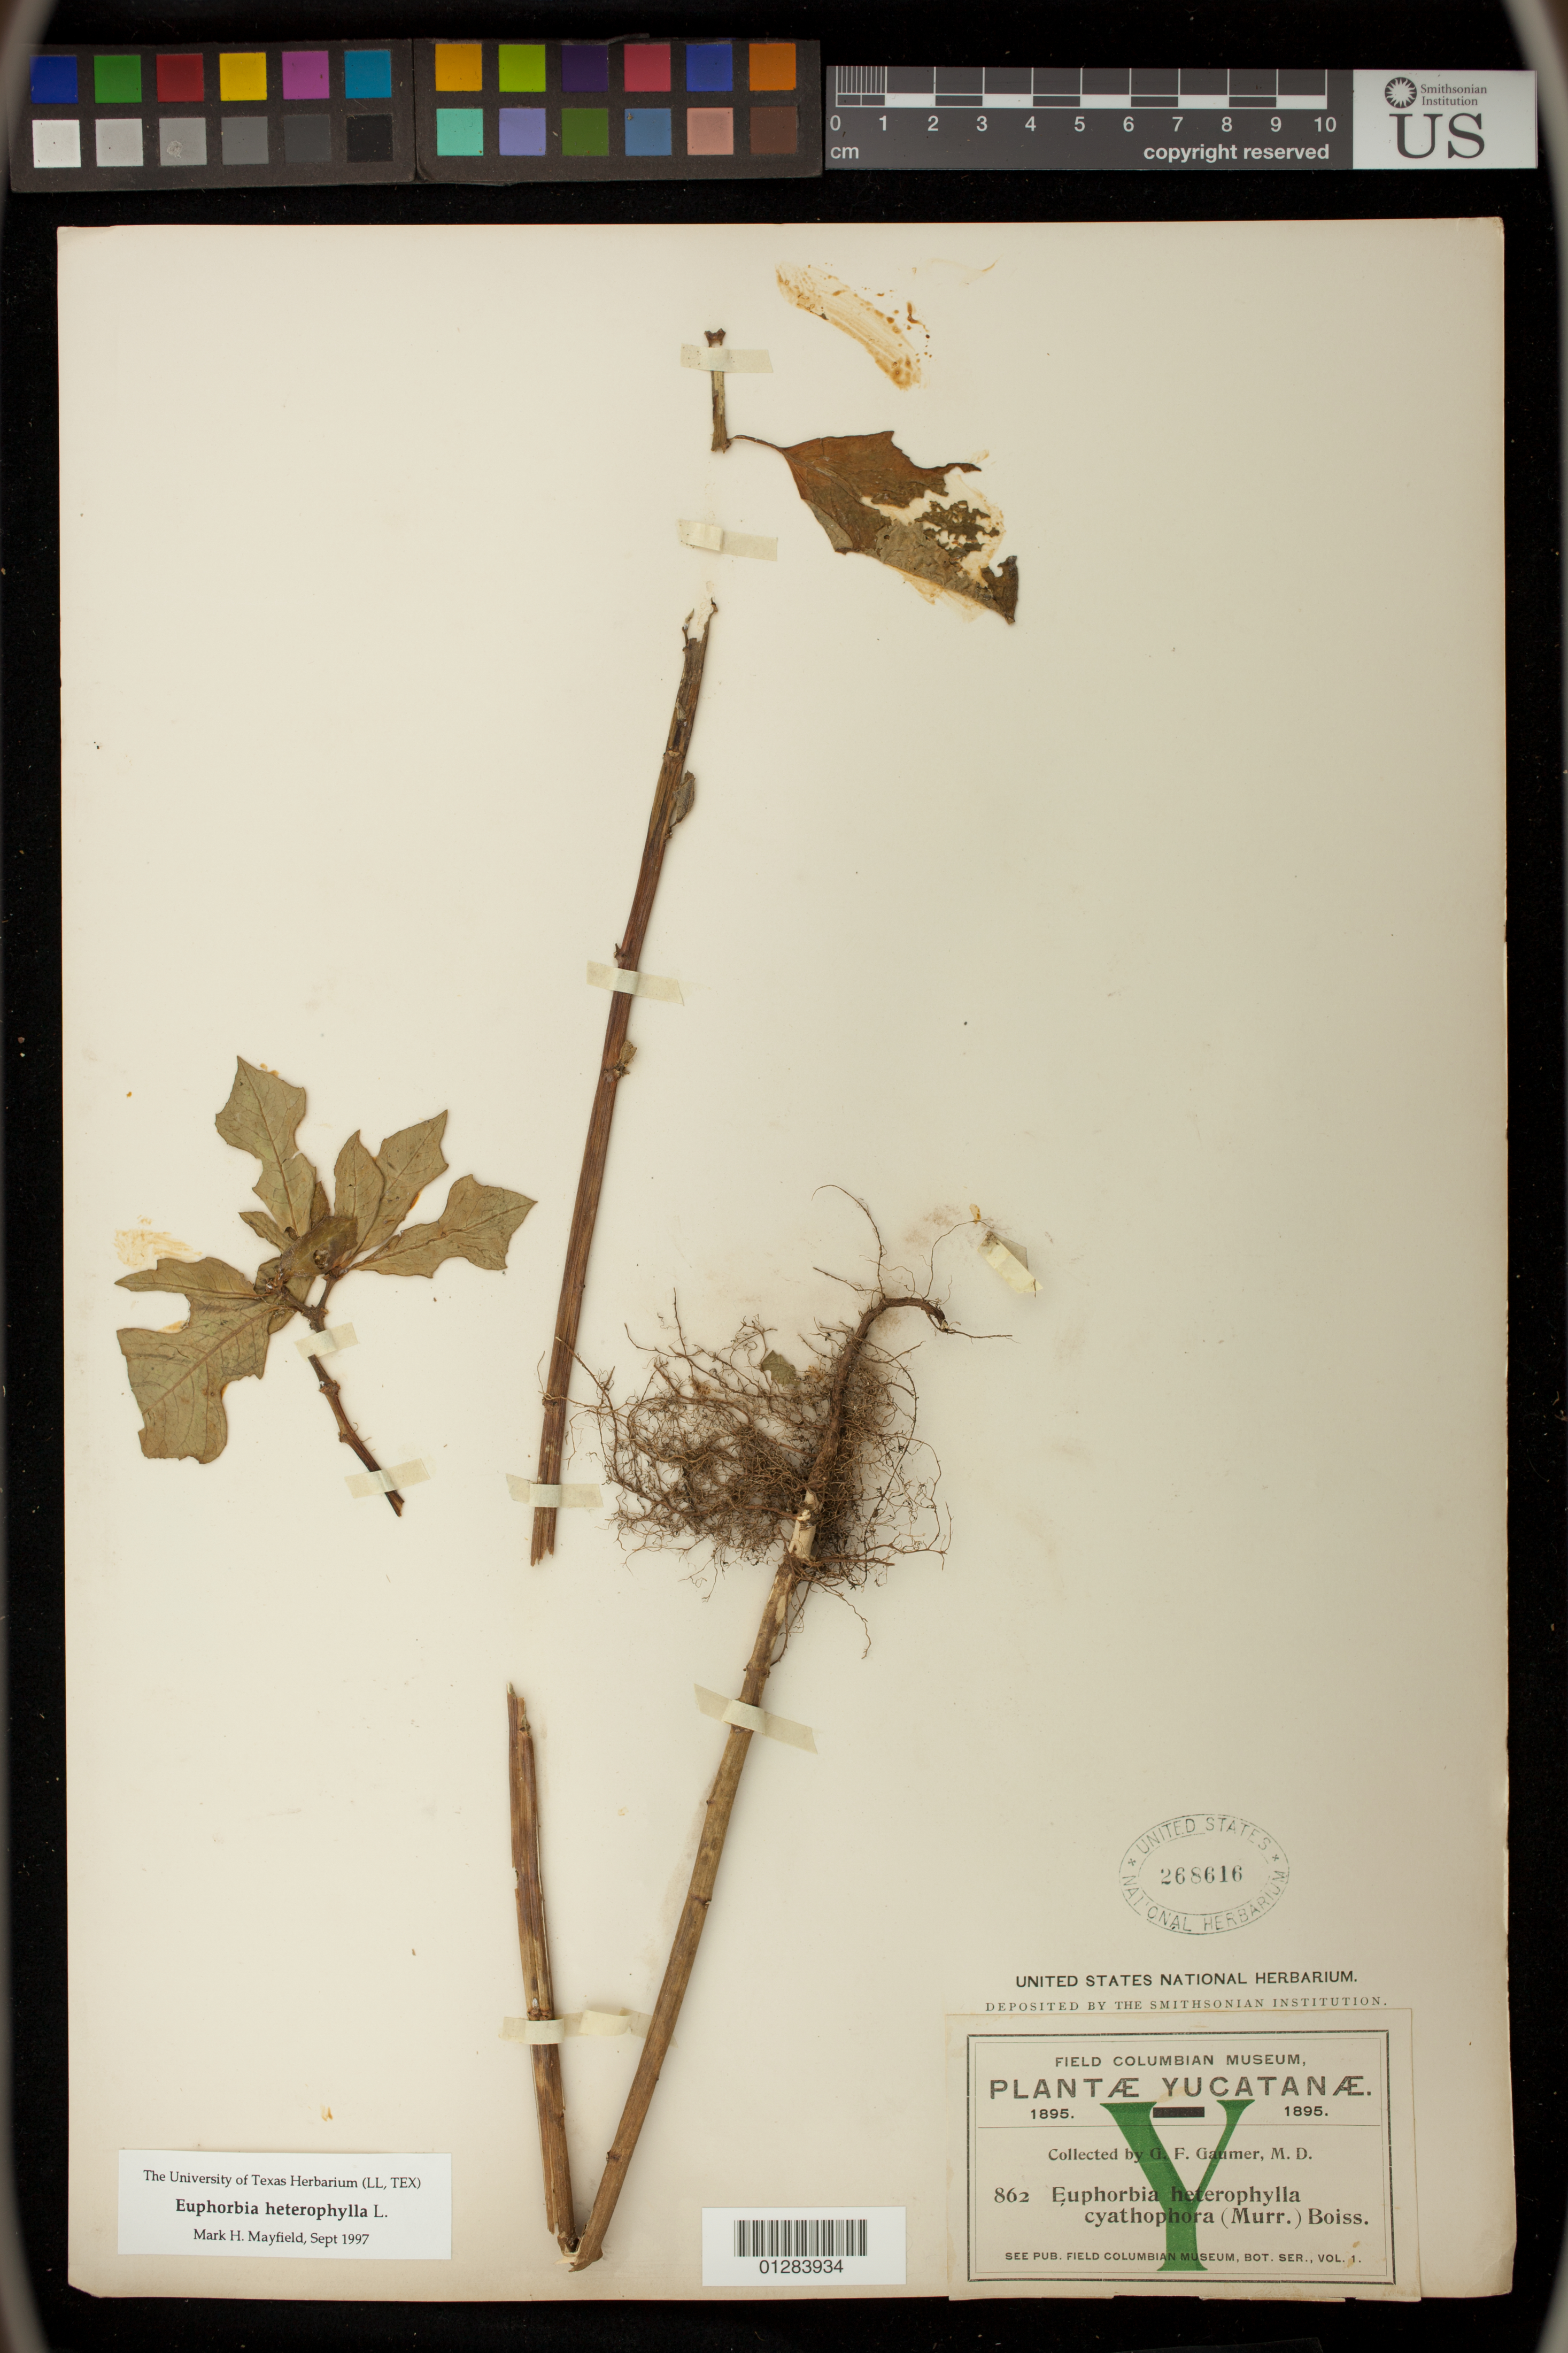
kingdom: Plantae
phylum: Tracheophyta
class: Magnoliopsida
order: Malpighiales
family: Euphorbiaceae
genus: Euphorbia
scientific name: Euphorbia heterophylla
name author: L.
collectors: G. Gammer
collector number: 862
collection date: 1895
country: Mexico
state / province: Yucatán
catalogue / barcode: US 268616